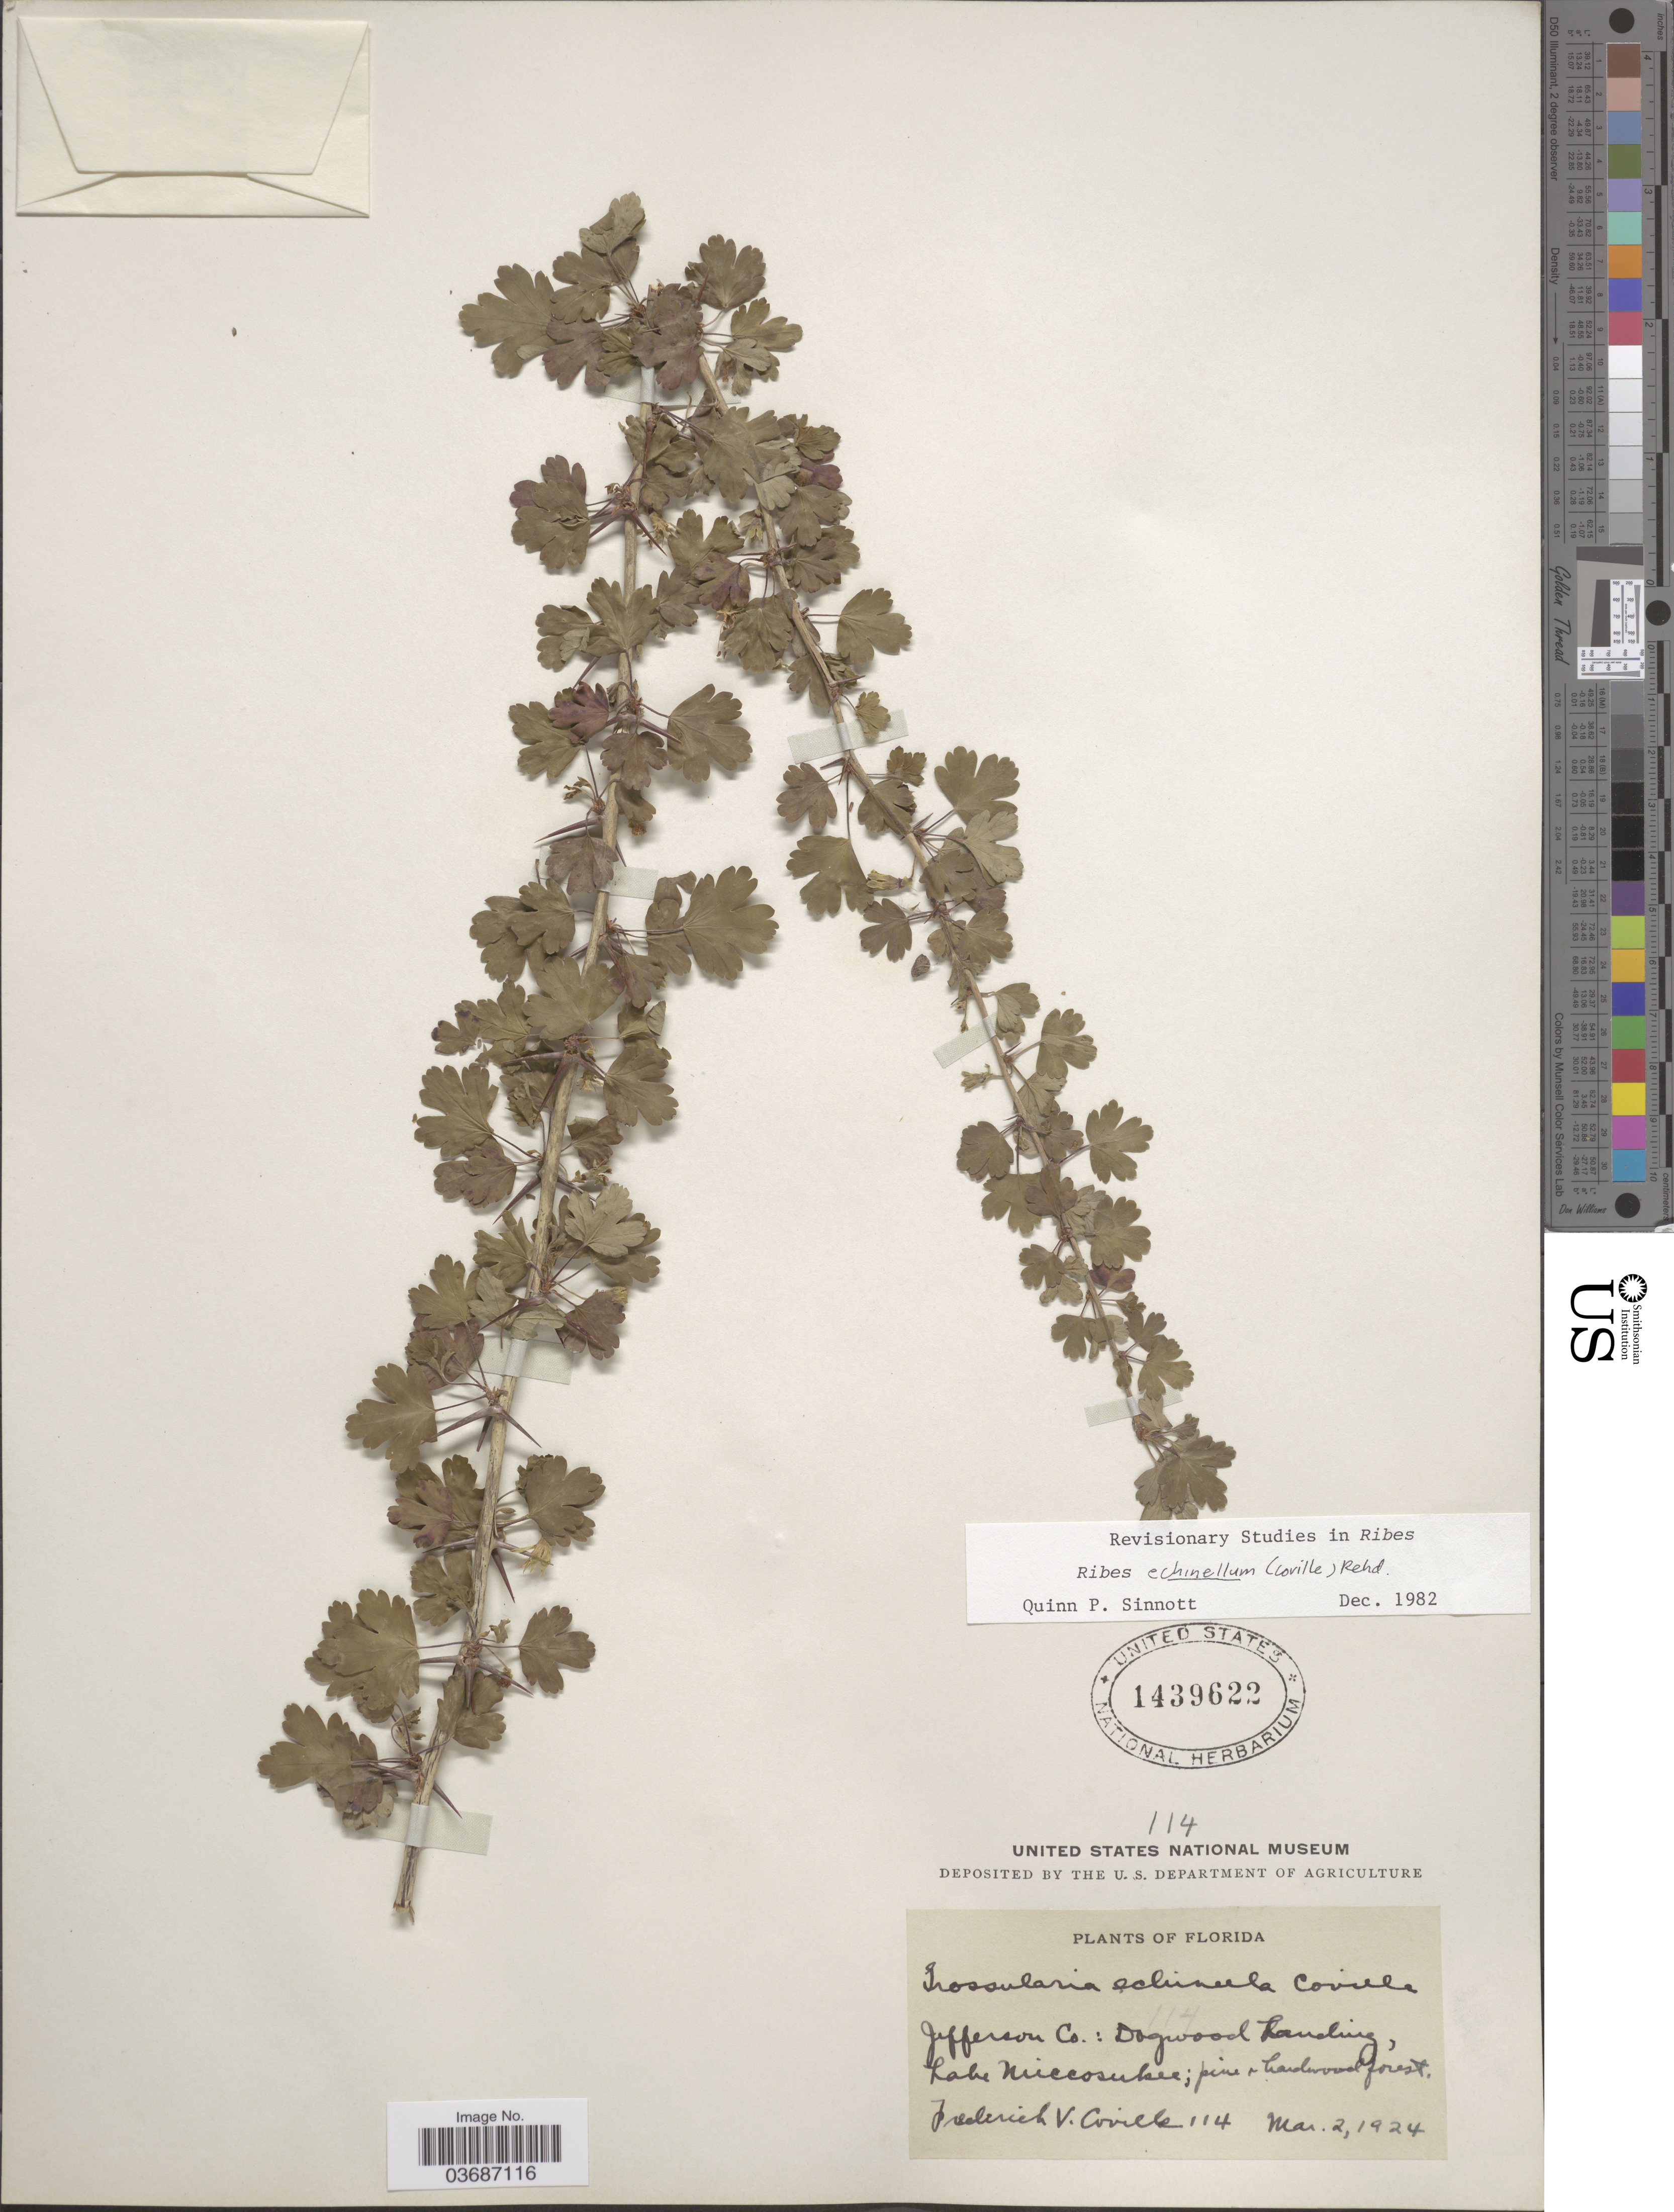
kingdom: Plantae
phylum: Tracheophyta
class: Magnoliopsida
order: Saxifragales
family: Grossulariaceae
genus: Ribes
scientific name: Ribes echinellum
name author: (Coville) Rehder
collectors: F. V. Coville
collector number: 114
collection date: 1924-03-02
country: United States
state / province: Florida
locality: Jefferson Co.: Dogwood Landing, Lake Miccosukee.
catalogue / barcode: US 1439622